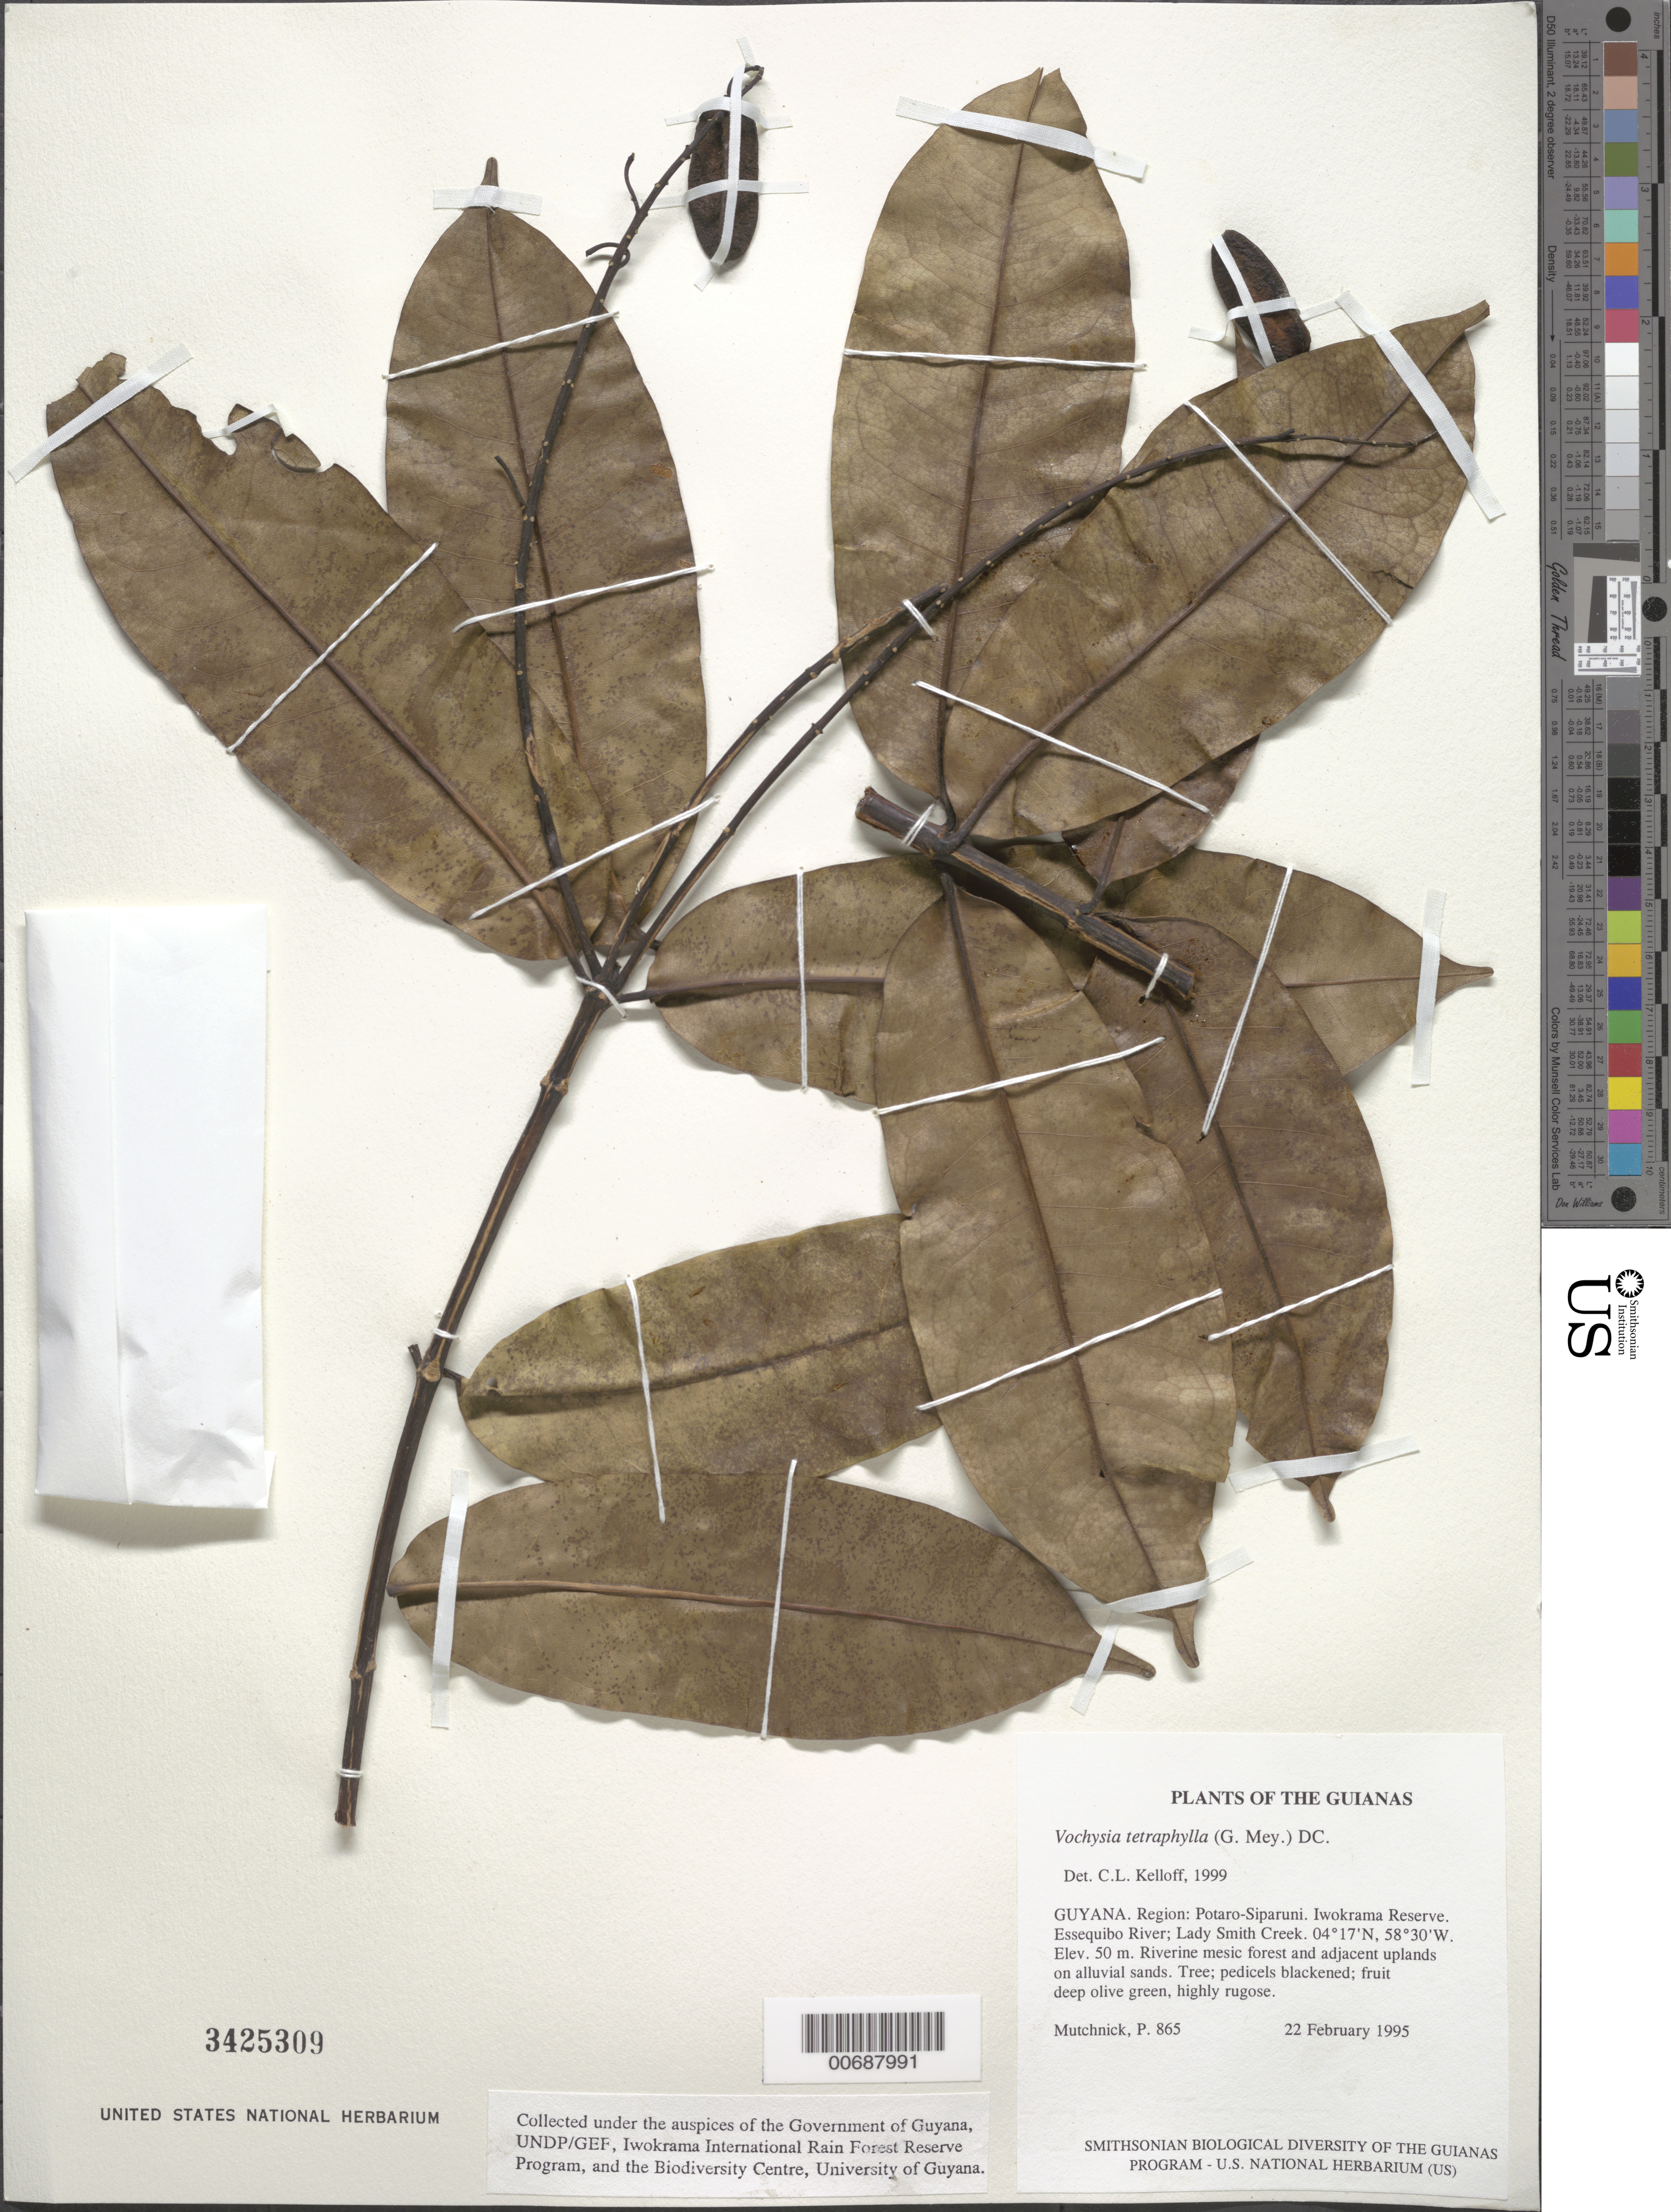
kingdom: Plantae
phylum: Tracheophyta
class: Magnoliopsida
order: Myrtales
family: Vochysiaceae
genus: Vochysia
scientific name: Vochysia tetraphylla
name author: (G. Mey.) DC.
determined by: Marcano-Berti, L.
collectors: P. Mutchnick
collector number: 865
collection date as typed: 22 February 1995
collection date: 1995-02-22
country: Guyana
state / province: Potaro-Siparuni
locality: Iwokrama Reserve. Essequibo River; Lady Smith Creek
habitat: Riverine mesic forest and adjacent uplands on alluvial sands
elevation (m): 50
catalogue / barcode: US 3425309